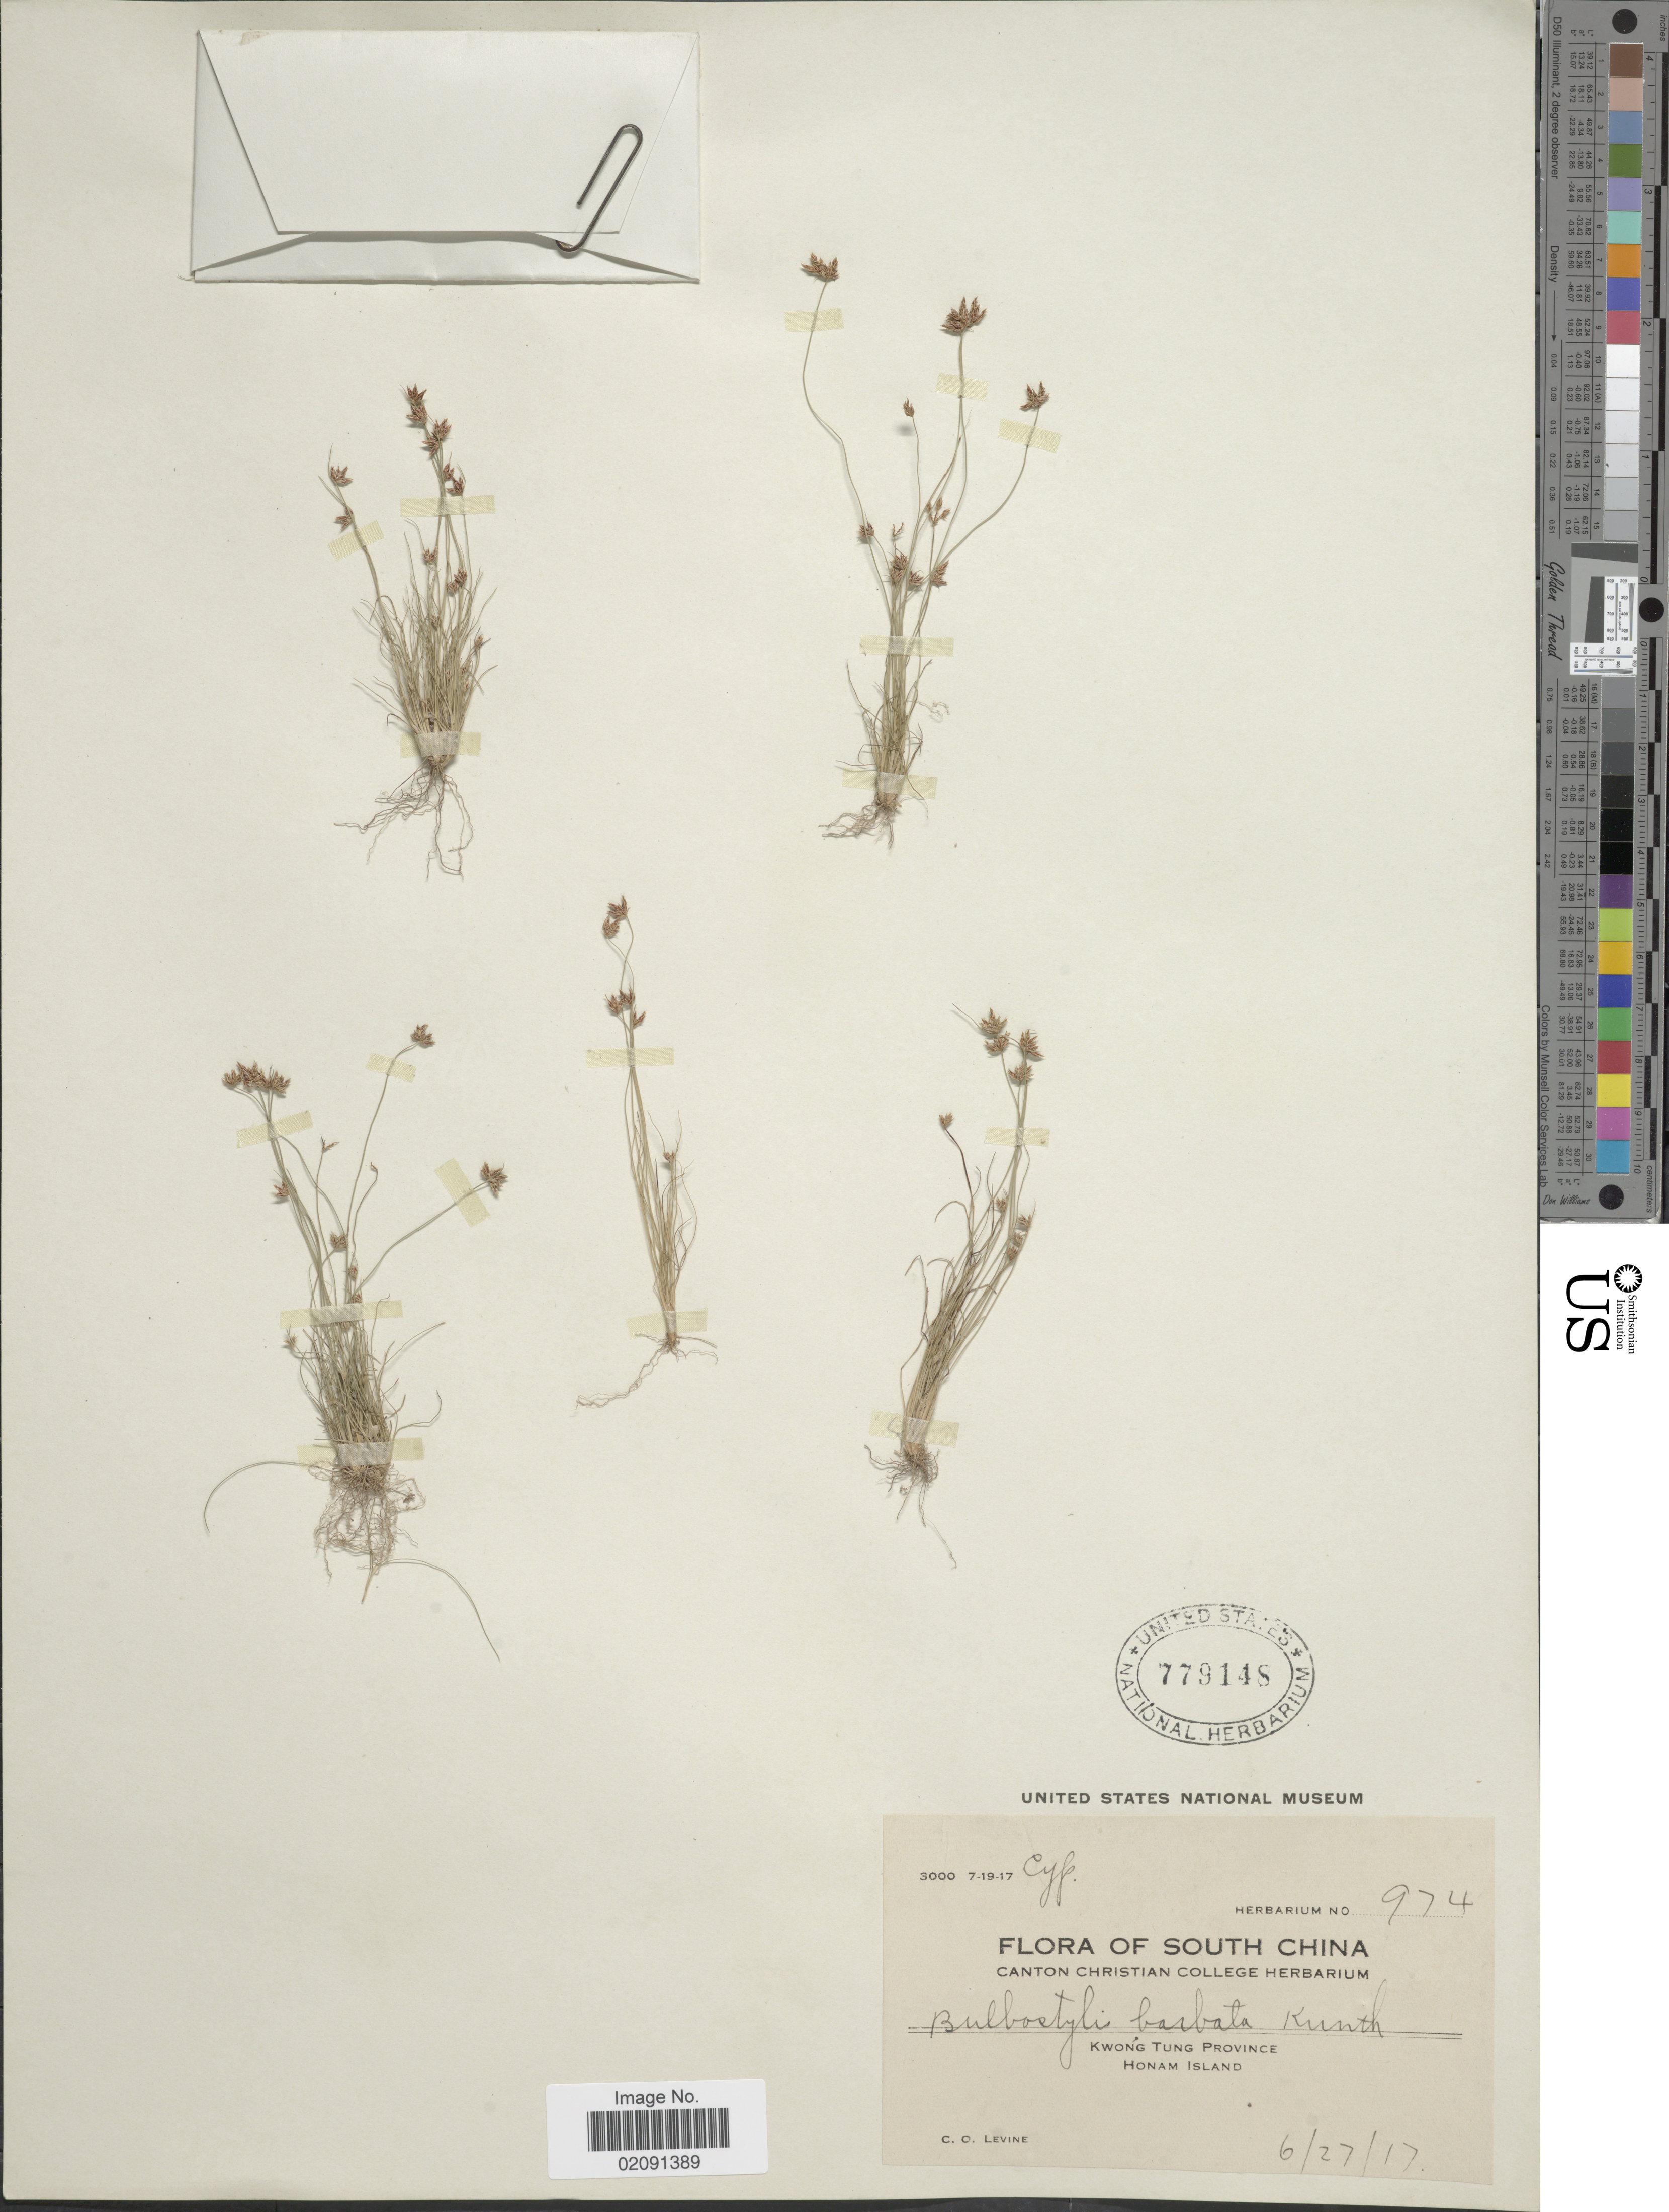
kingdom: Plantae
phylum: Tracheophyta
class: Liliopsida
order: Poales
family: Cyperaceae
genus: Bulbostylis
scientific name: Bulbostylis barbata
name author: (Rottb.) C.B. Clarke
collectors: C. O. Levine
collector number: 974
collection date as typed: Transcribed d/m/y: 27/6/17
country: China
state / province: Guangdong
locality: Kwong Tung Province, Honam Island.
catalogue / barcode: US 779148